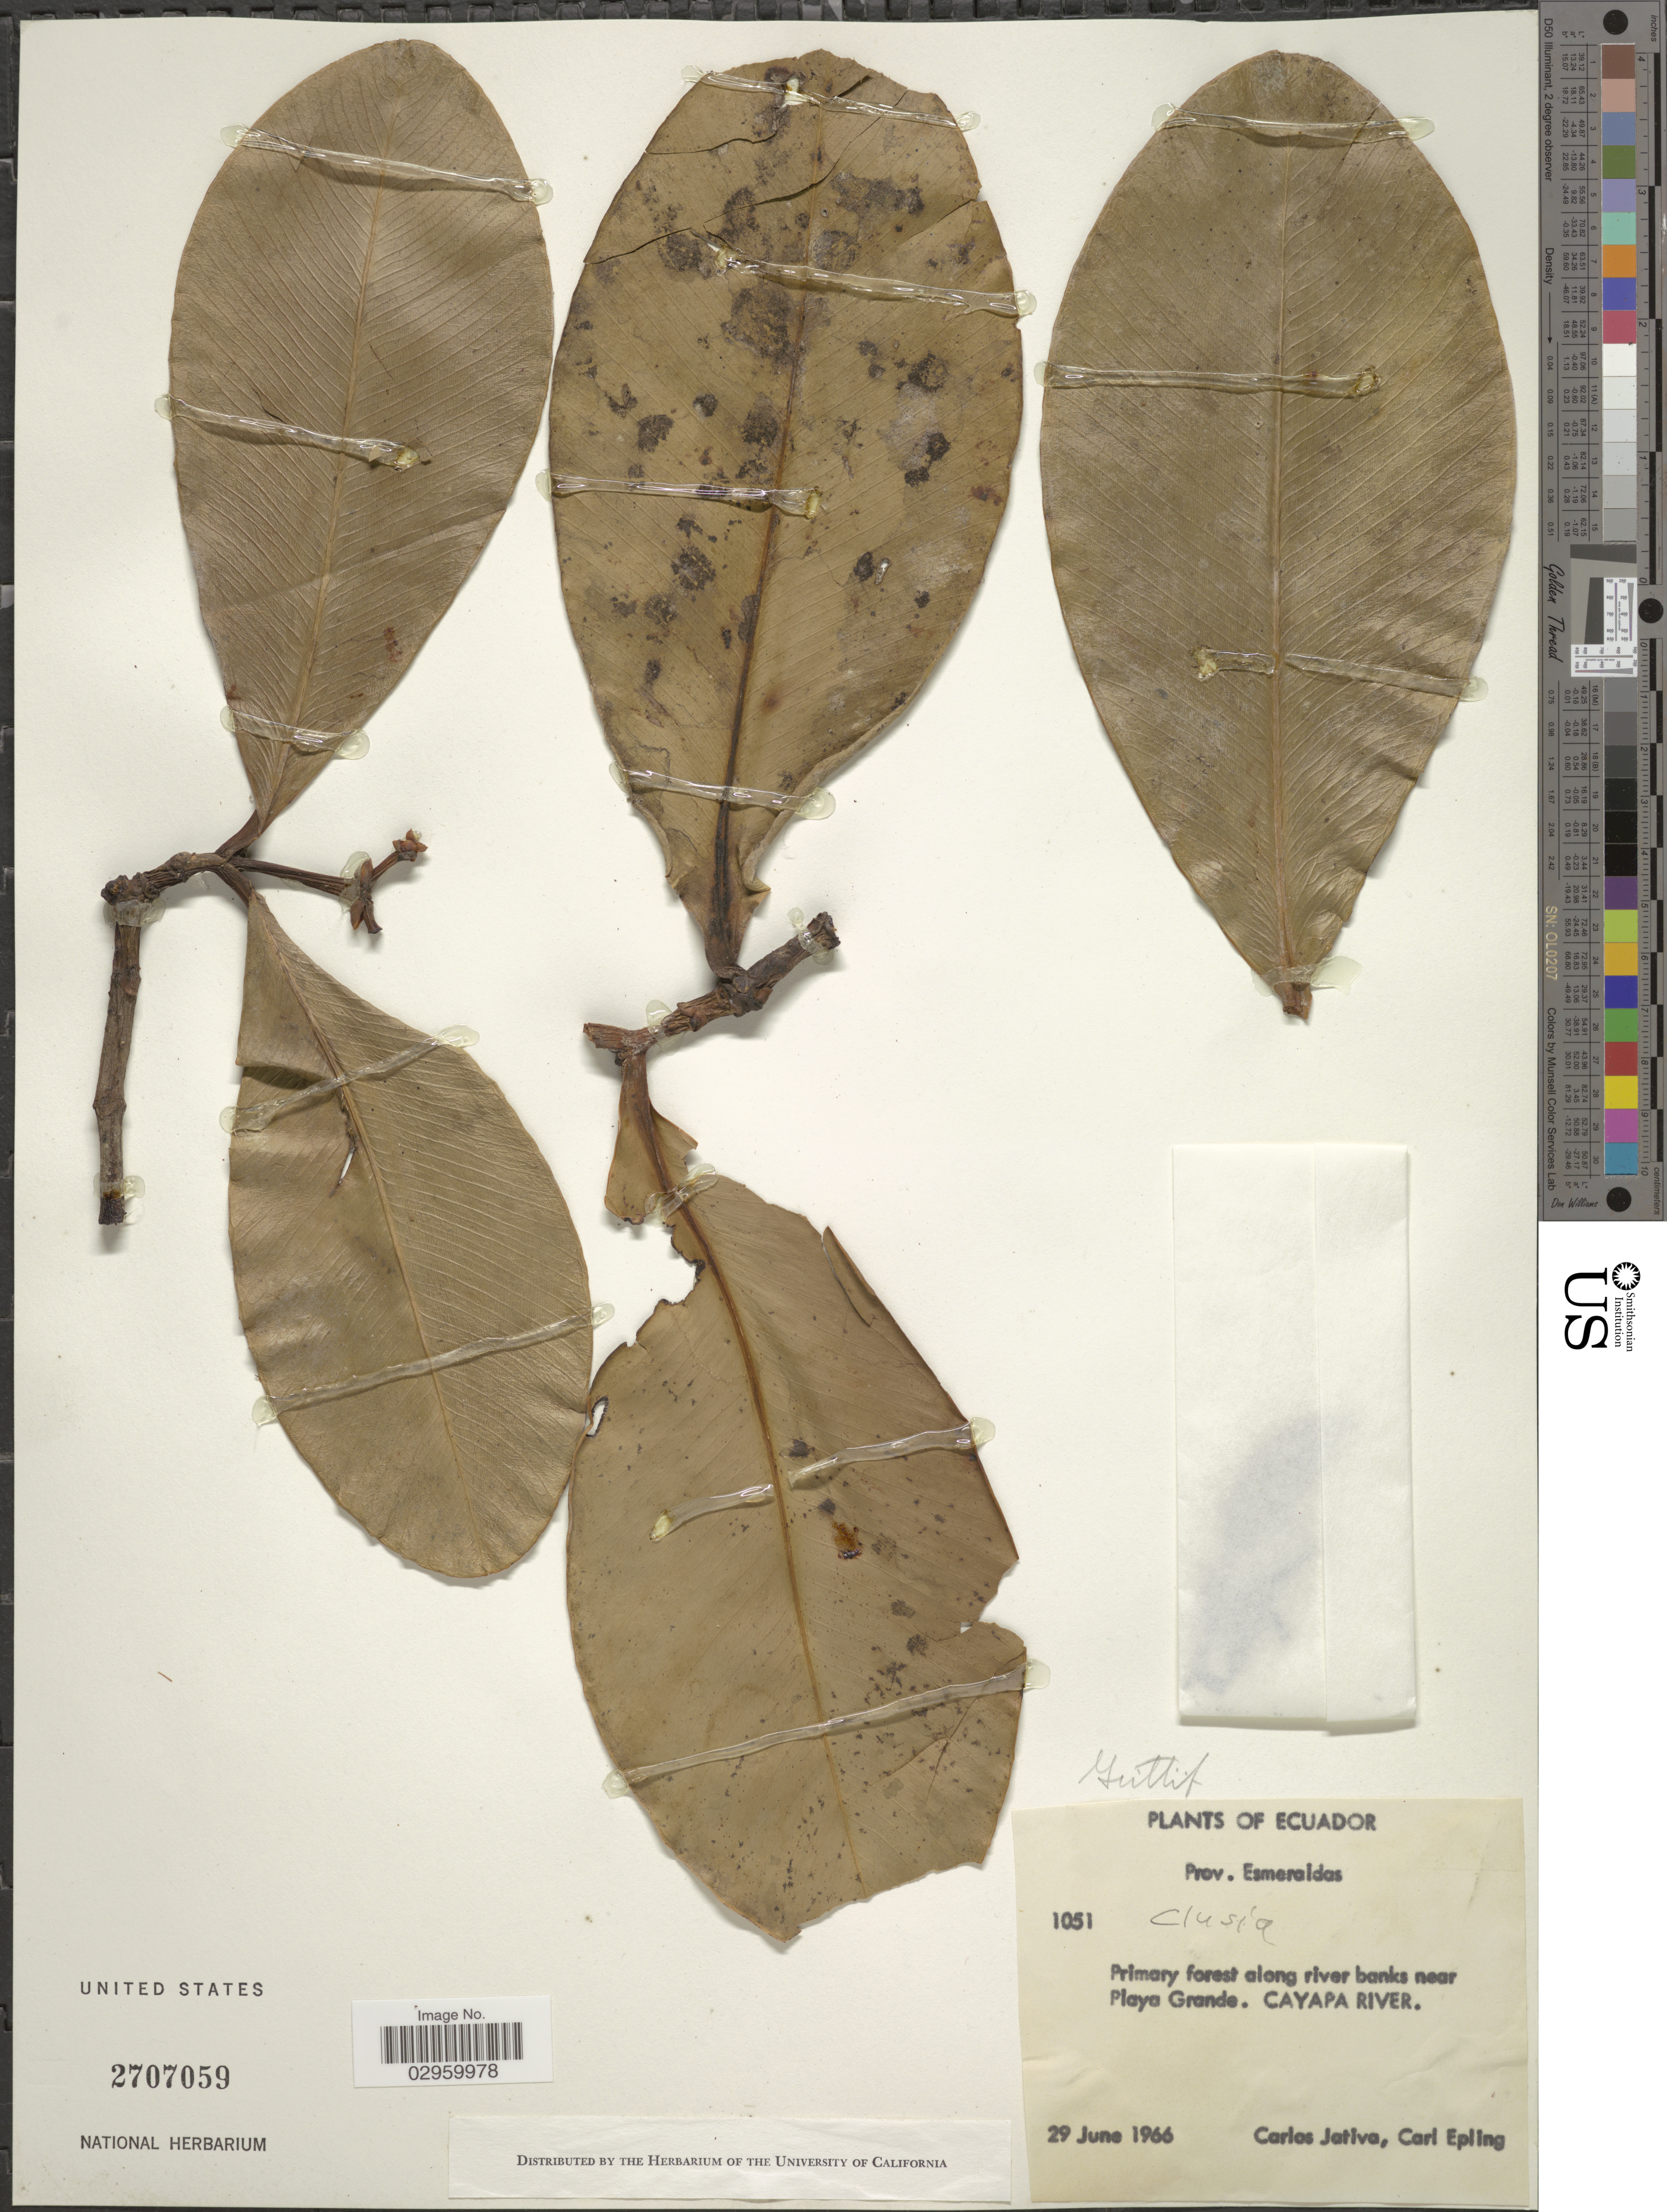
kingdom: Plantae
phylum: Tracheophyta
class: Magnoliopsida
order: Malpighiales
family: Clusiaceae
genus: Clusia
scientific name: Clusia sp.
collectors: C. D. Játiva & C. C. Epling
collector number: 1051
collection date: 1966-06-29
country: Ecuador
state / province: Esmeraldas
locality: Primary forest along river banks near Playa Grande. Cayapa River.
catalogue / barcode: US 2707059